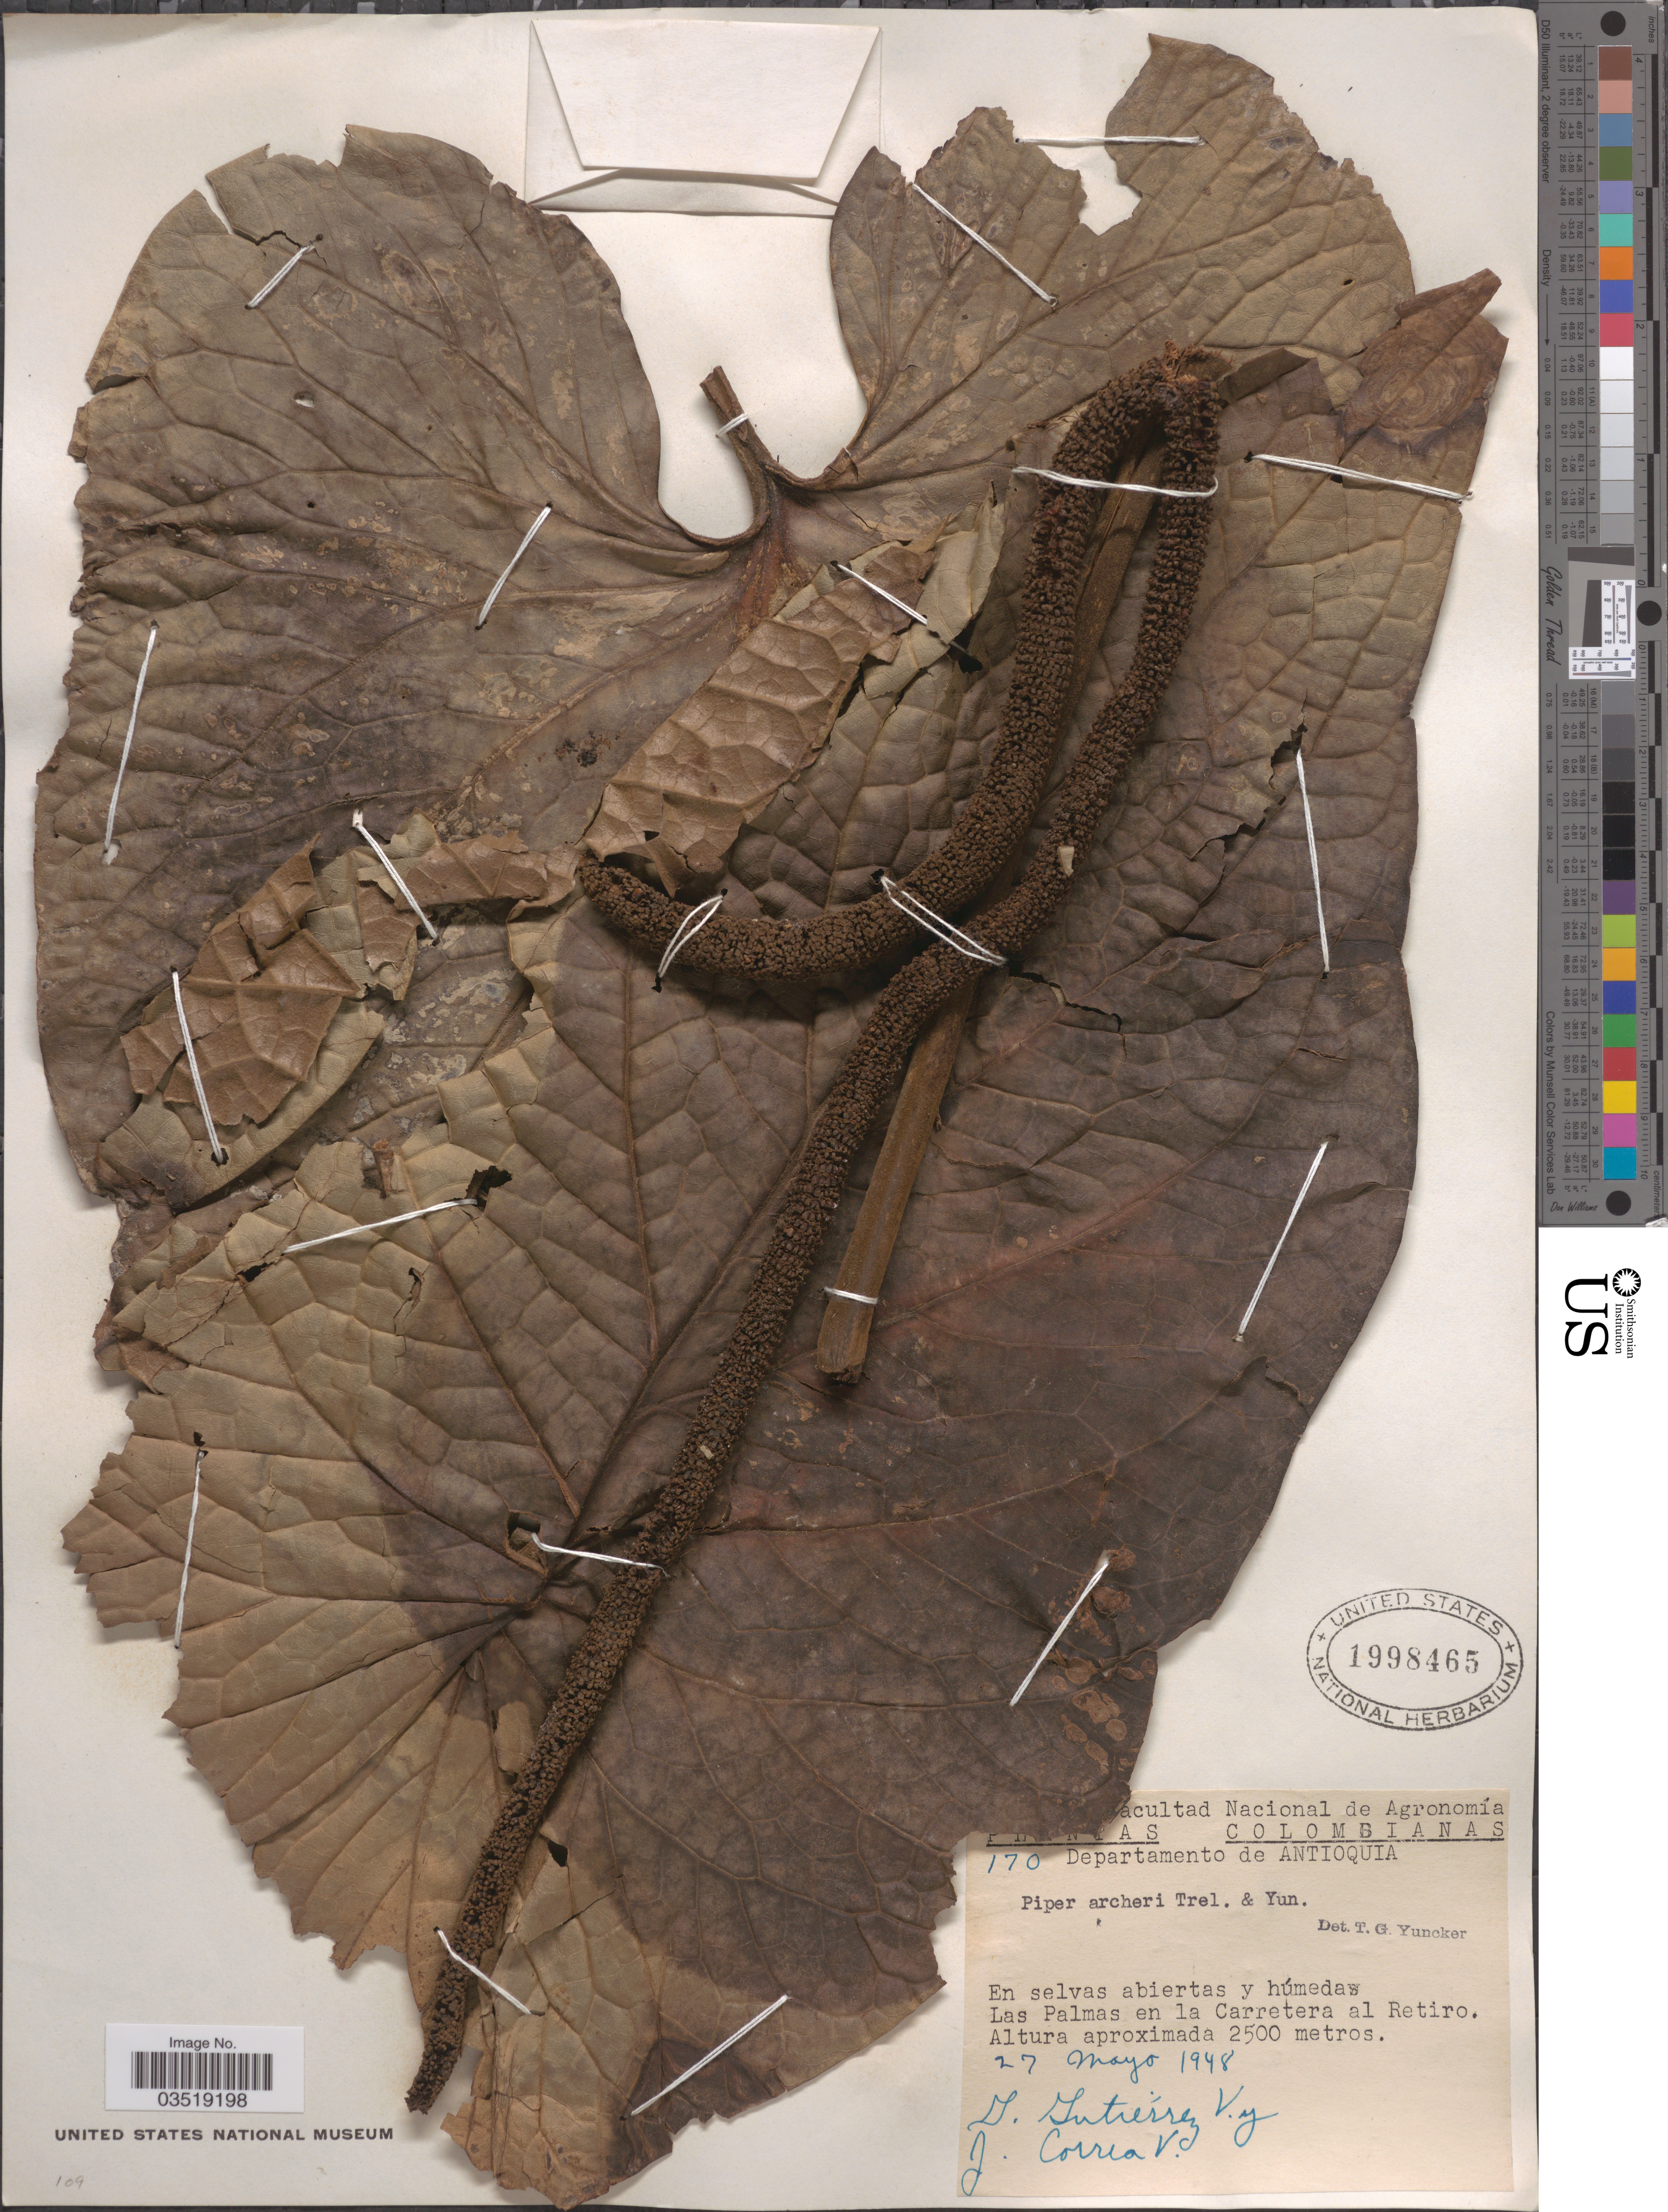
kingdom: Plantae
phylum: Tracheophyta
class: Magnoliopsida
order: Piperales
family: Piperaceae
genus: Piper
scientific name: Piper archeri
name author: Trel. & Yunck.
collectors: G. Gutiérrez V. & J. Correa V.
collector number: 170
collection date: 1948-05-27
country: Colombia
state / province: Antioquia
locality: Departamento de Antioquia. En selvas abiertas y húmedas Las Palmas en la Carretera al Retiro.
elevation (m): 2500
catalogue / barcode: US 1998465